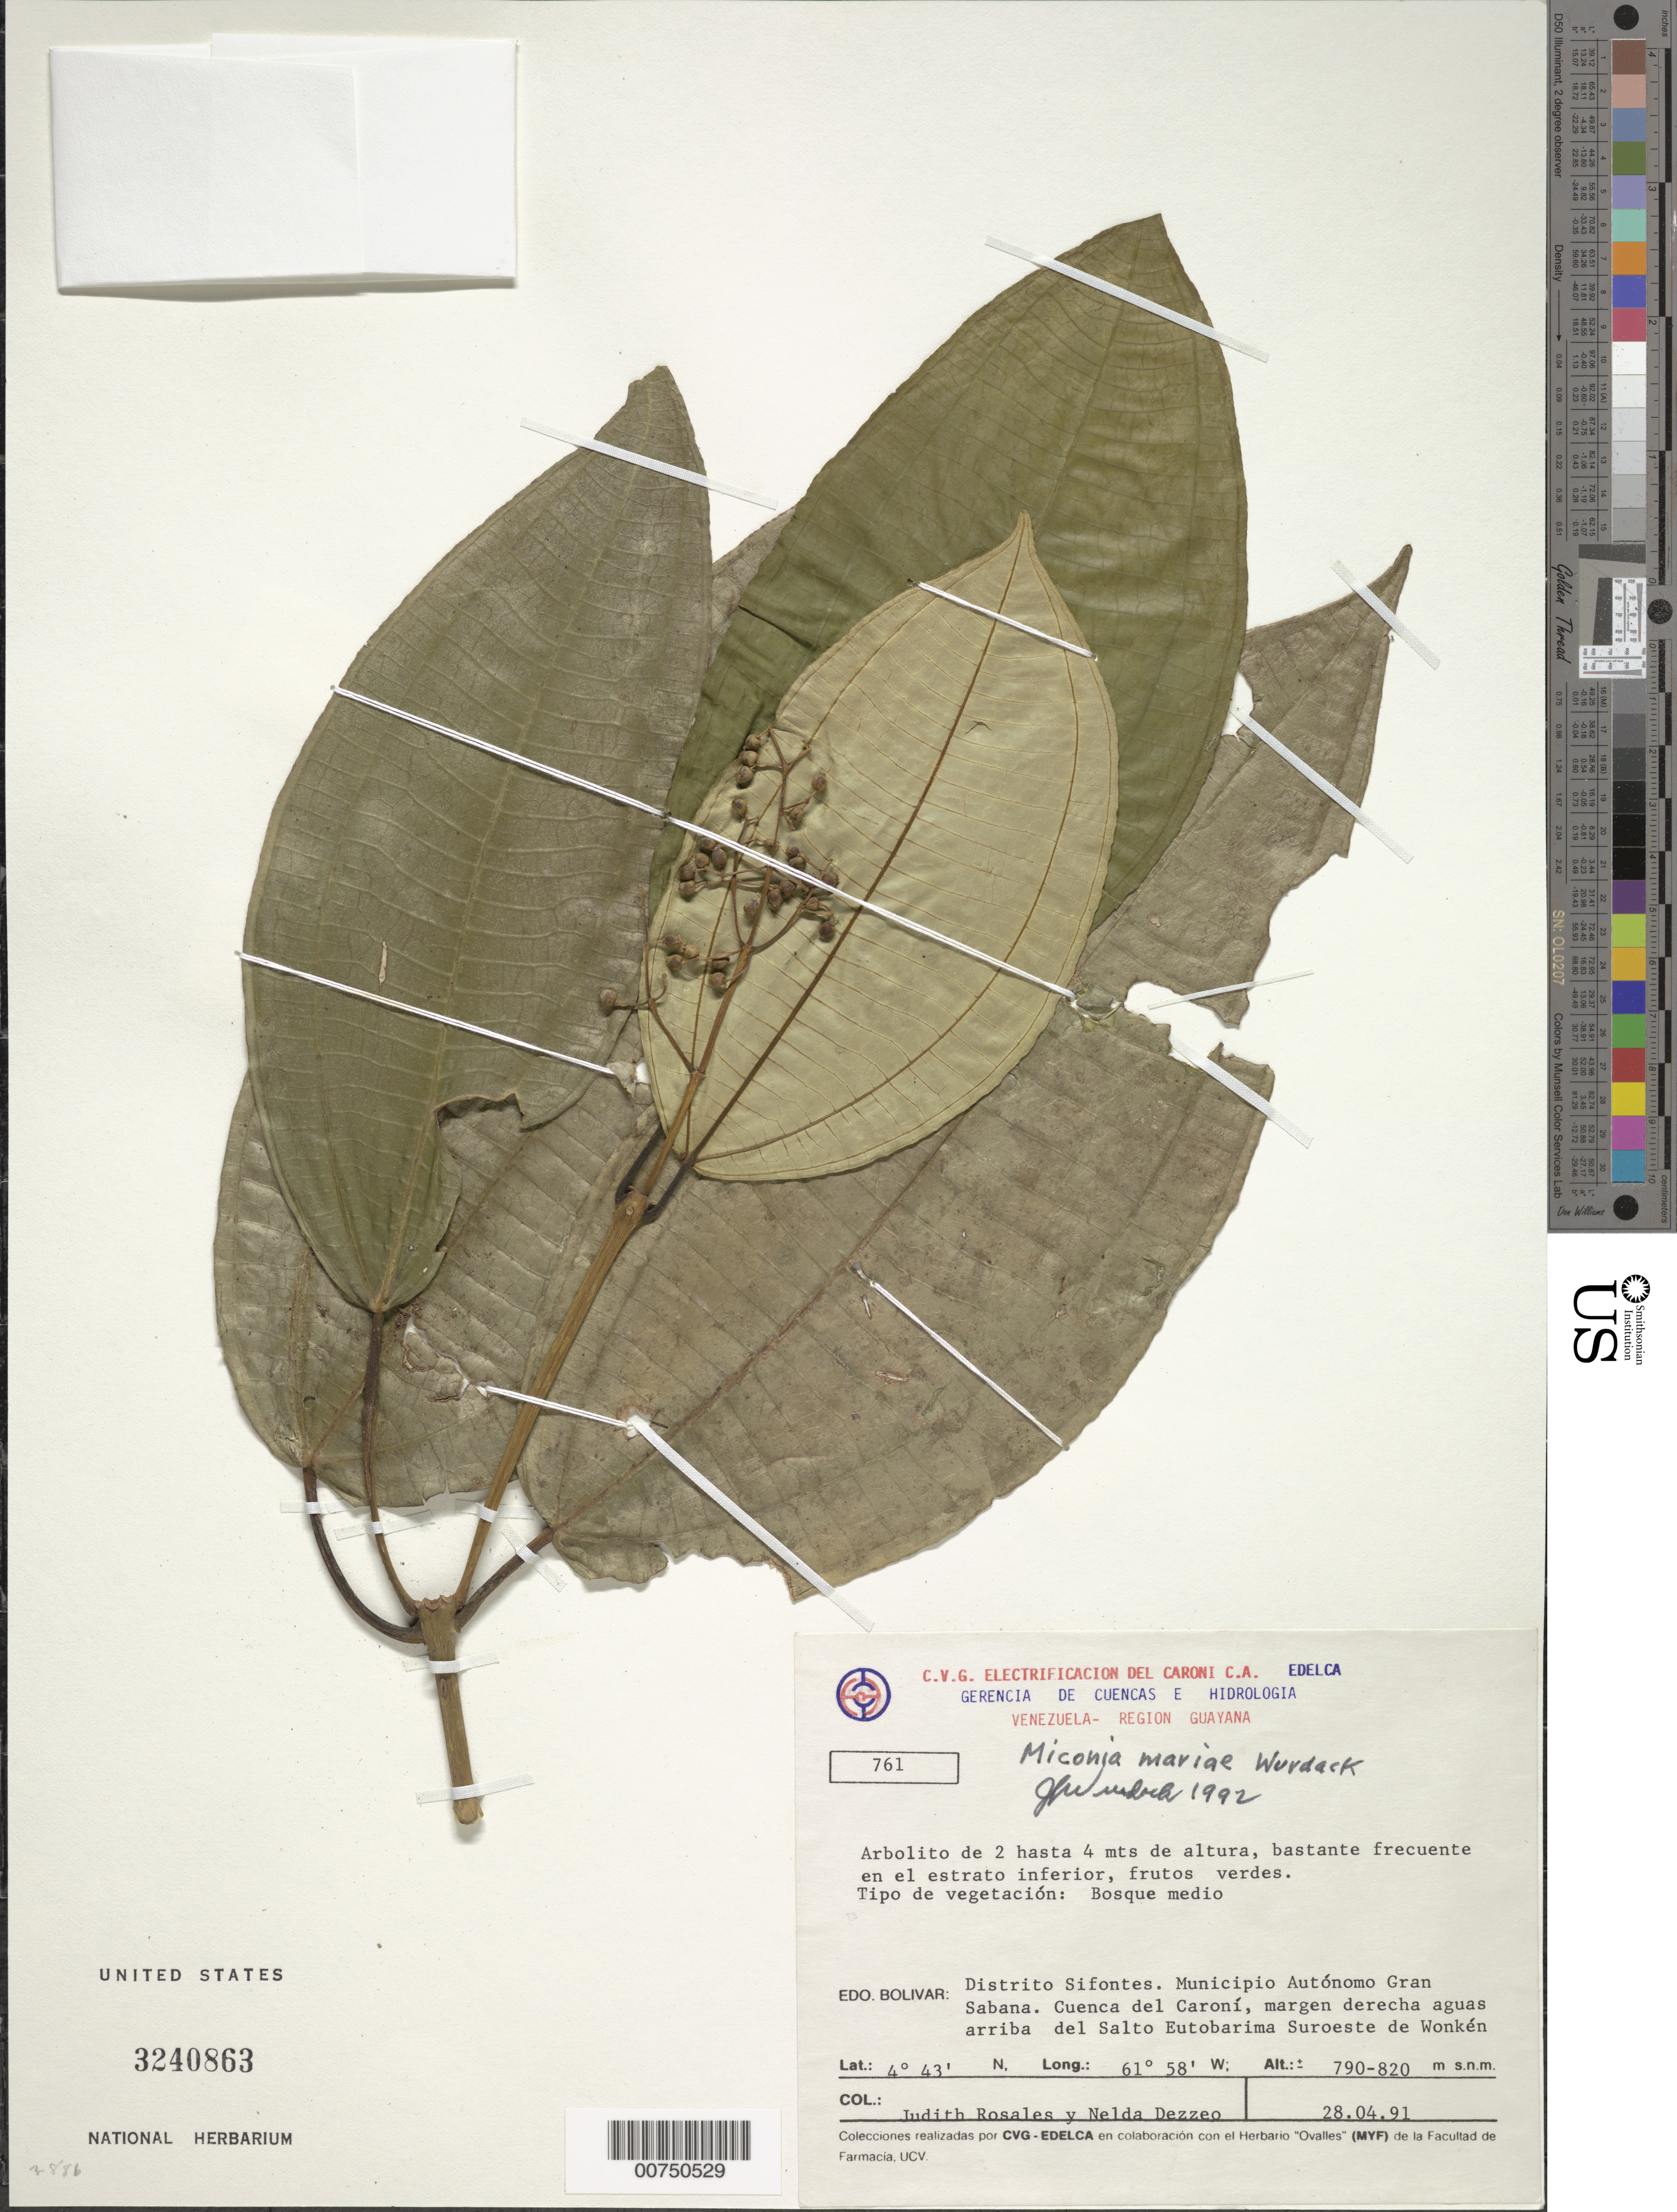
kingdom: Plantae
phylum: Tracheophyta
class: Magnoliopsida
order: Myrtales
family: Melastomataceae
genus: Miconia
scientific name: Miconia mariae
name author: Wurdack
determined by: Wurdack, John J., (US), US (UNITED STATES)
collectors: J. Rosales & N. Dezzeo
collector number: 761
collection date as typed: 28-Apr-91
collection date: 1991-04-28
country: Venezuela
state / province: Bolívar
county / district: Sifontes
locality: Mun. Autonomo Gran Sabana, Cuenca del Caroní, margen derecha aguas arriba del Salto Eutobarima SO de Wonken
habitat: Estrato inferior, bosque medio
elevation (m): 790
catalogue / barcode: US 3240863